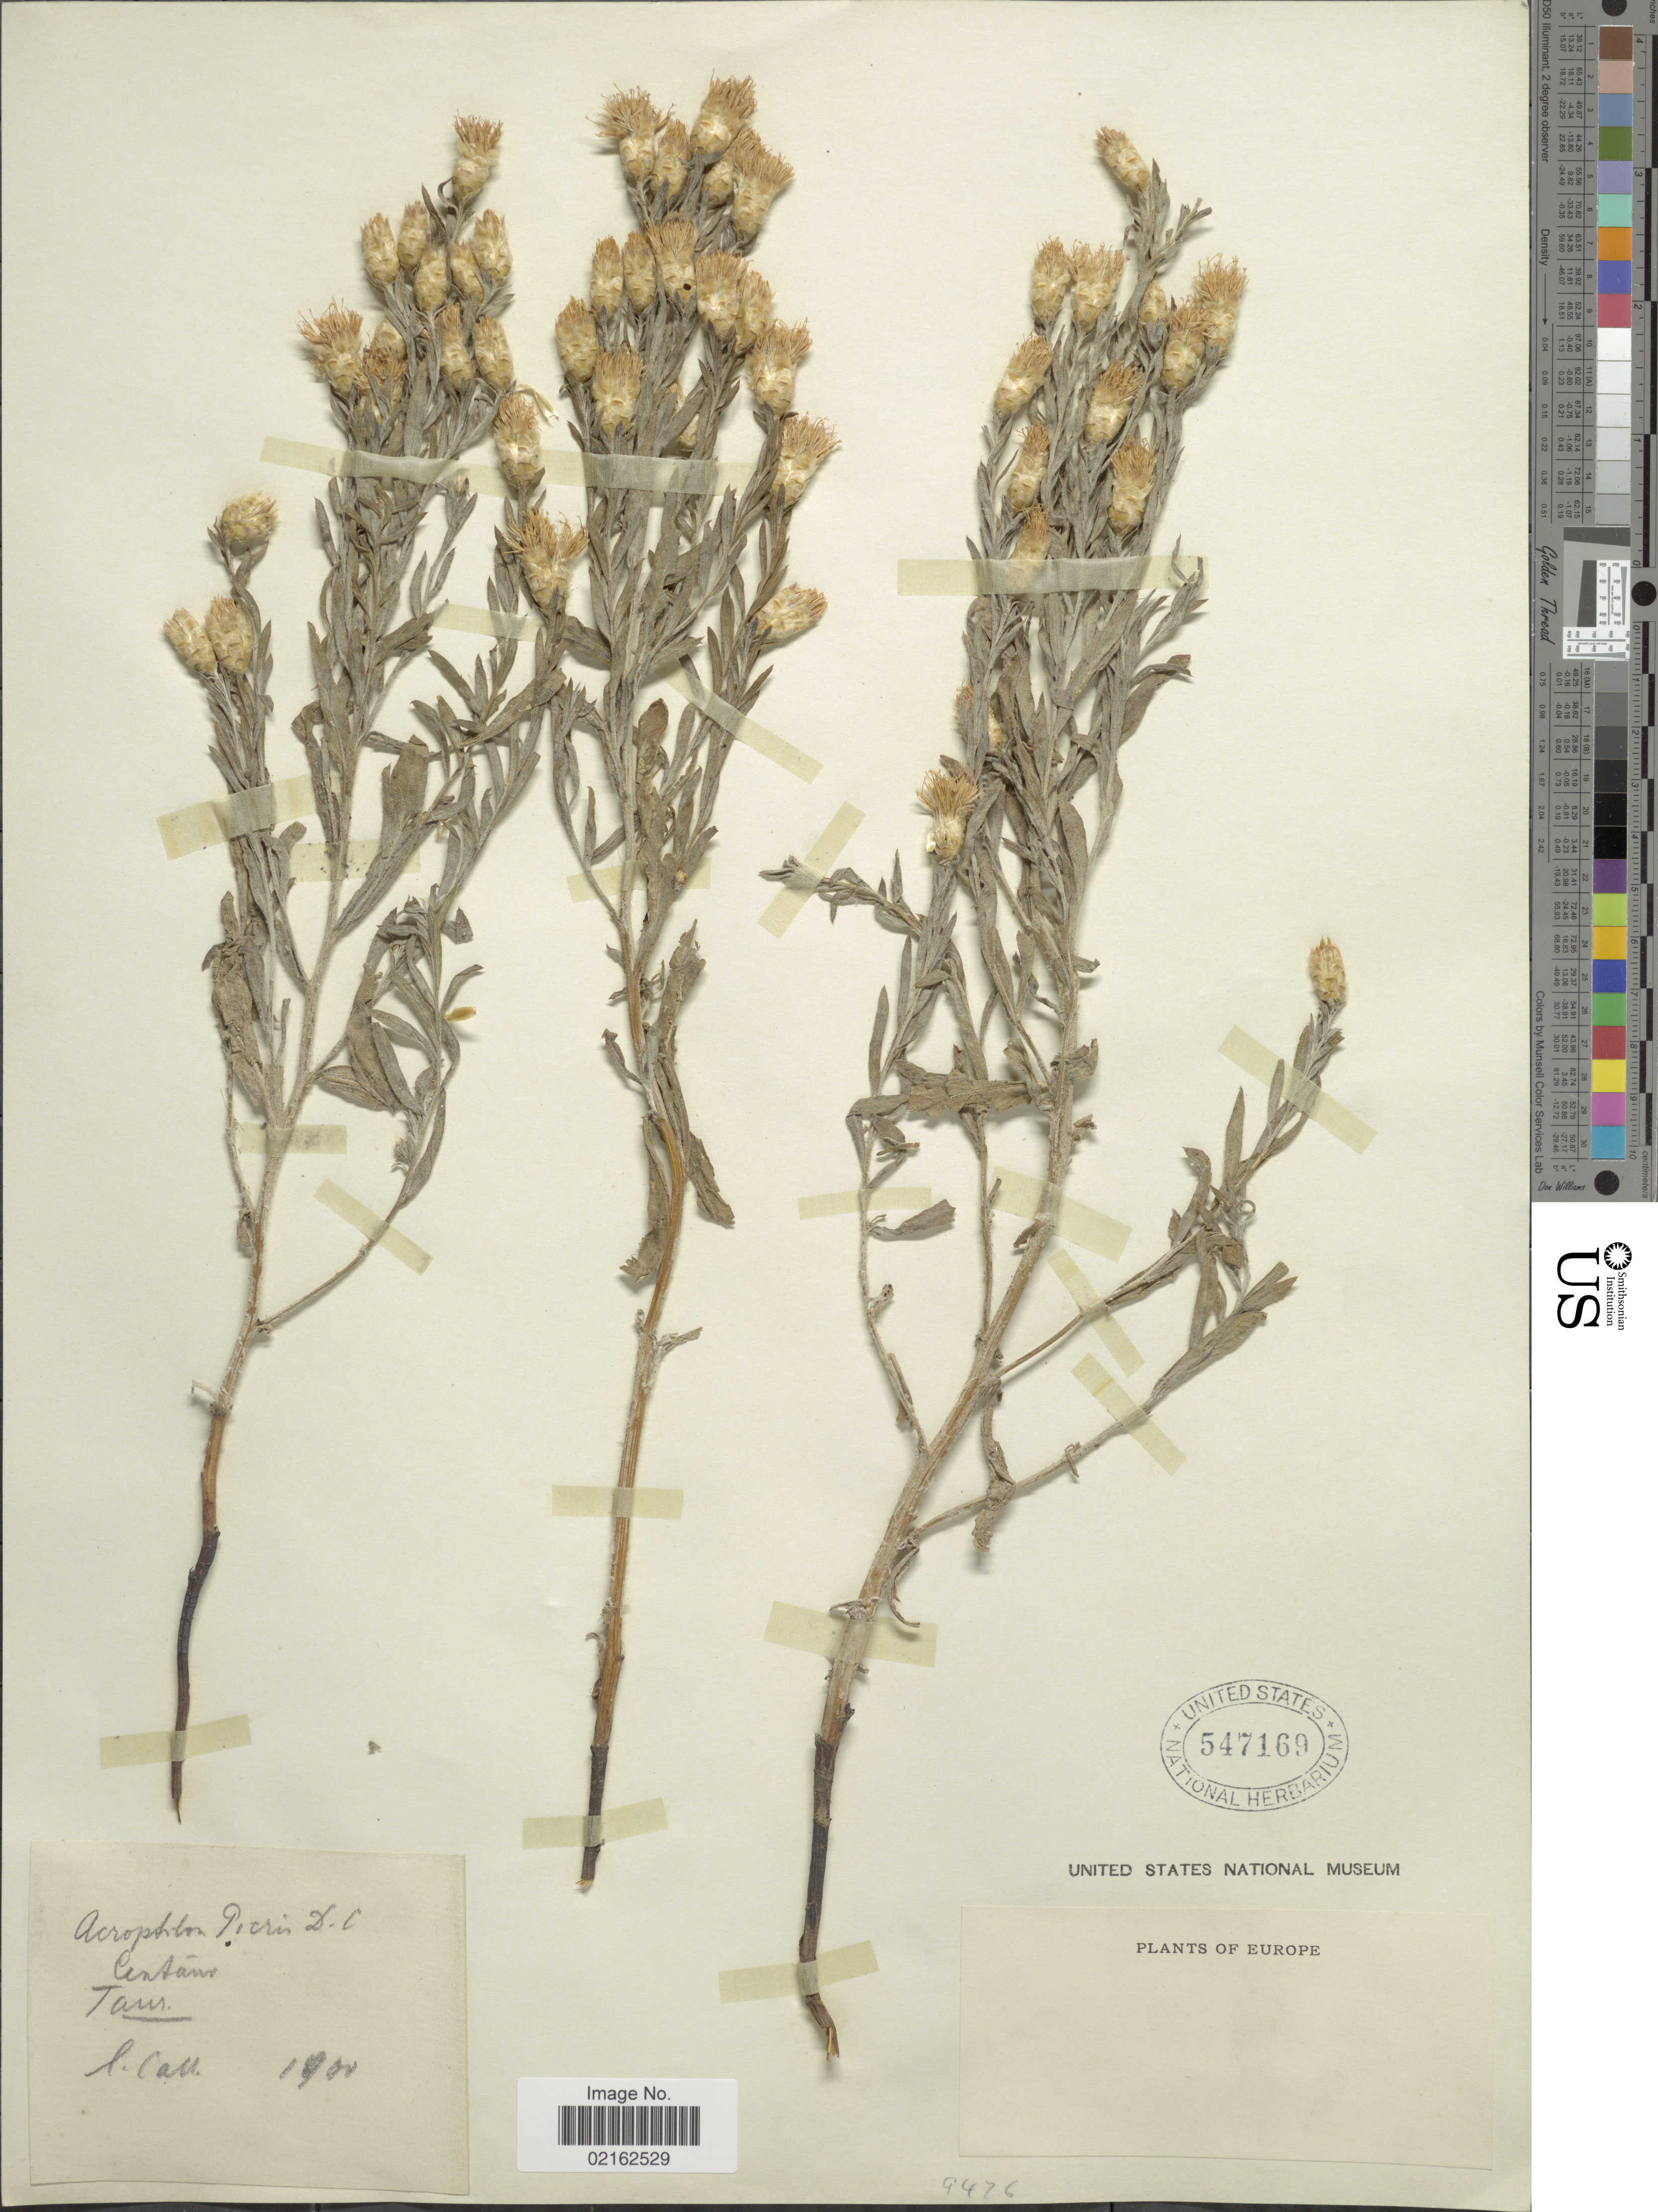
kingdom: Plantae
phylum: Tracheophyta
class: Magnoliopsida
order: Asterales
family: Asteraceae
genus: Acroptilon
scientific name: Acroptilon picris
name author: (Pall. ex Willd.) DC.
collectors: -. Cam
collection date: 1900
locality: Taur [interpreted], Europe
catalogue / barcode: US 547169